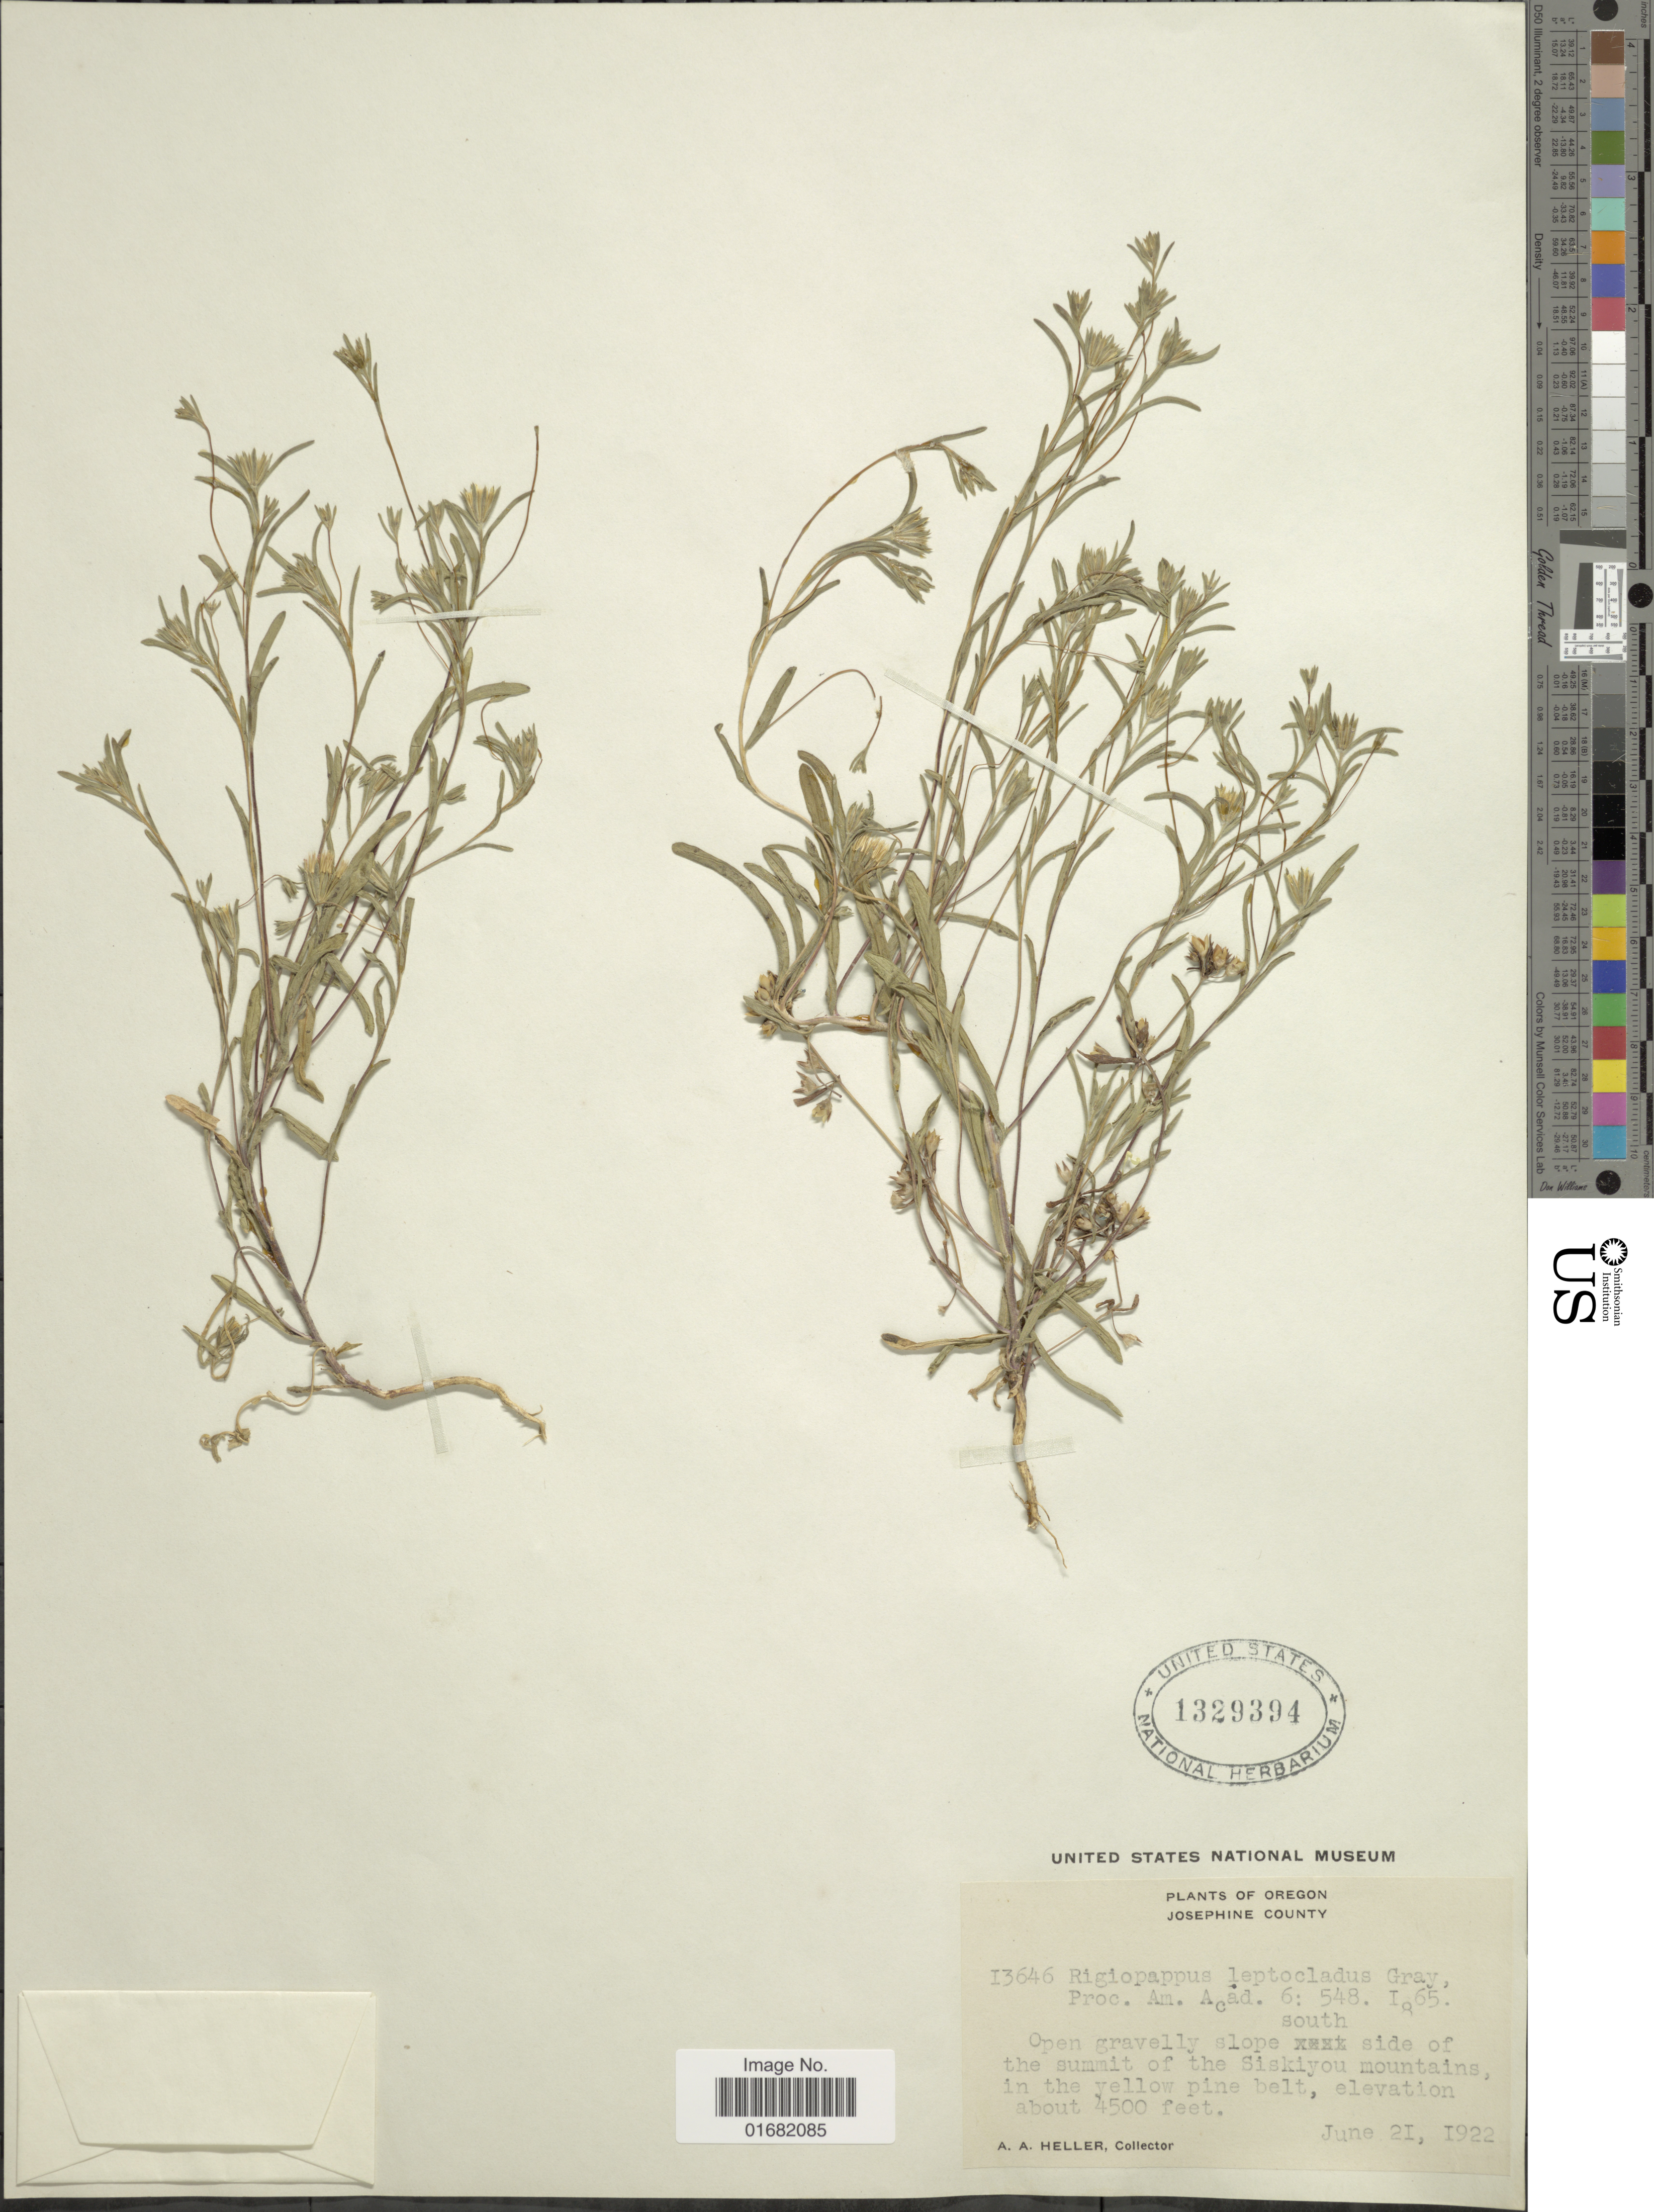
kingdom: Plantae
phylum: Tracheophyta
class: Magnoliopsida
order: Asterales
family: Asteraceae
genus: Rigiopappus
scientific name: Rigiopappus leptocladus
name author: A. Gray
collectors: A. A. Heller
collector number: I3646*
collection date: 1922-06-21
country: United States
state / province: Oregon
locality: Josephine County. slope south side of the summit of the Siskiyou Mountains, in the yellow pine belt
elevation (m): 1372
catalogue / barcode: US 1329394